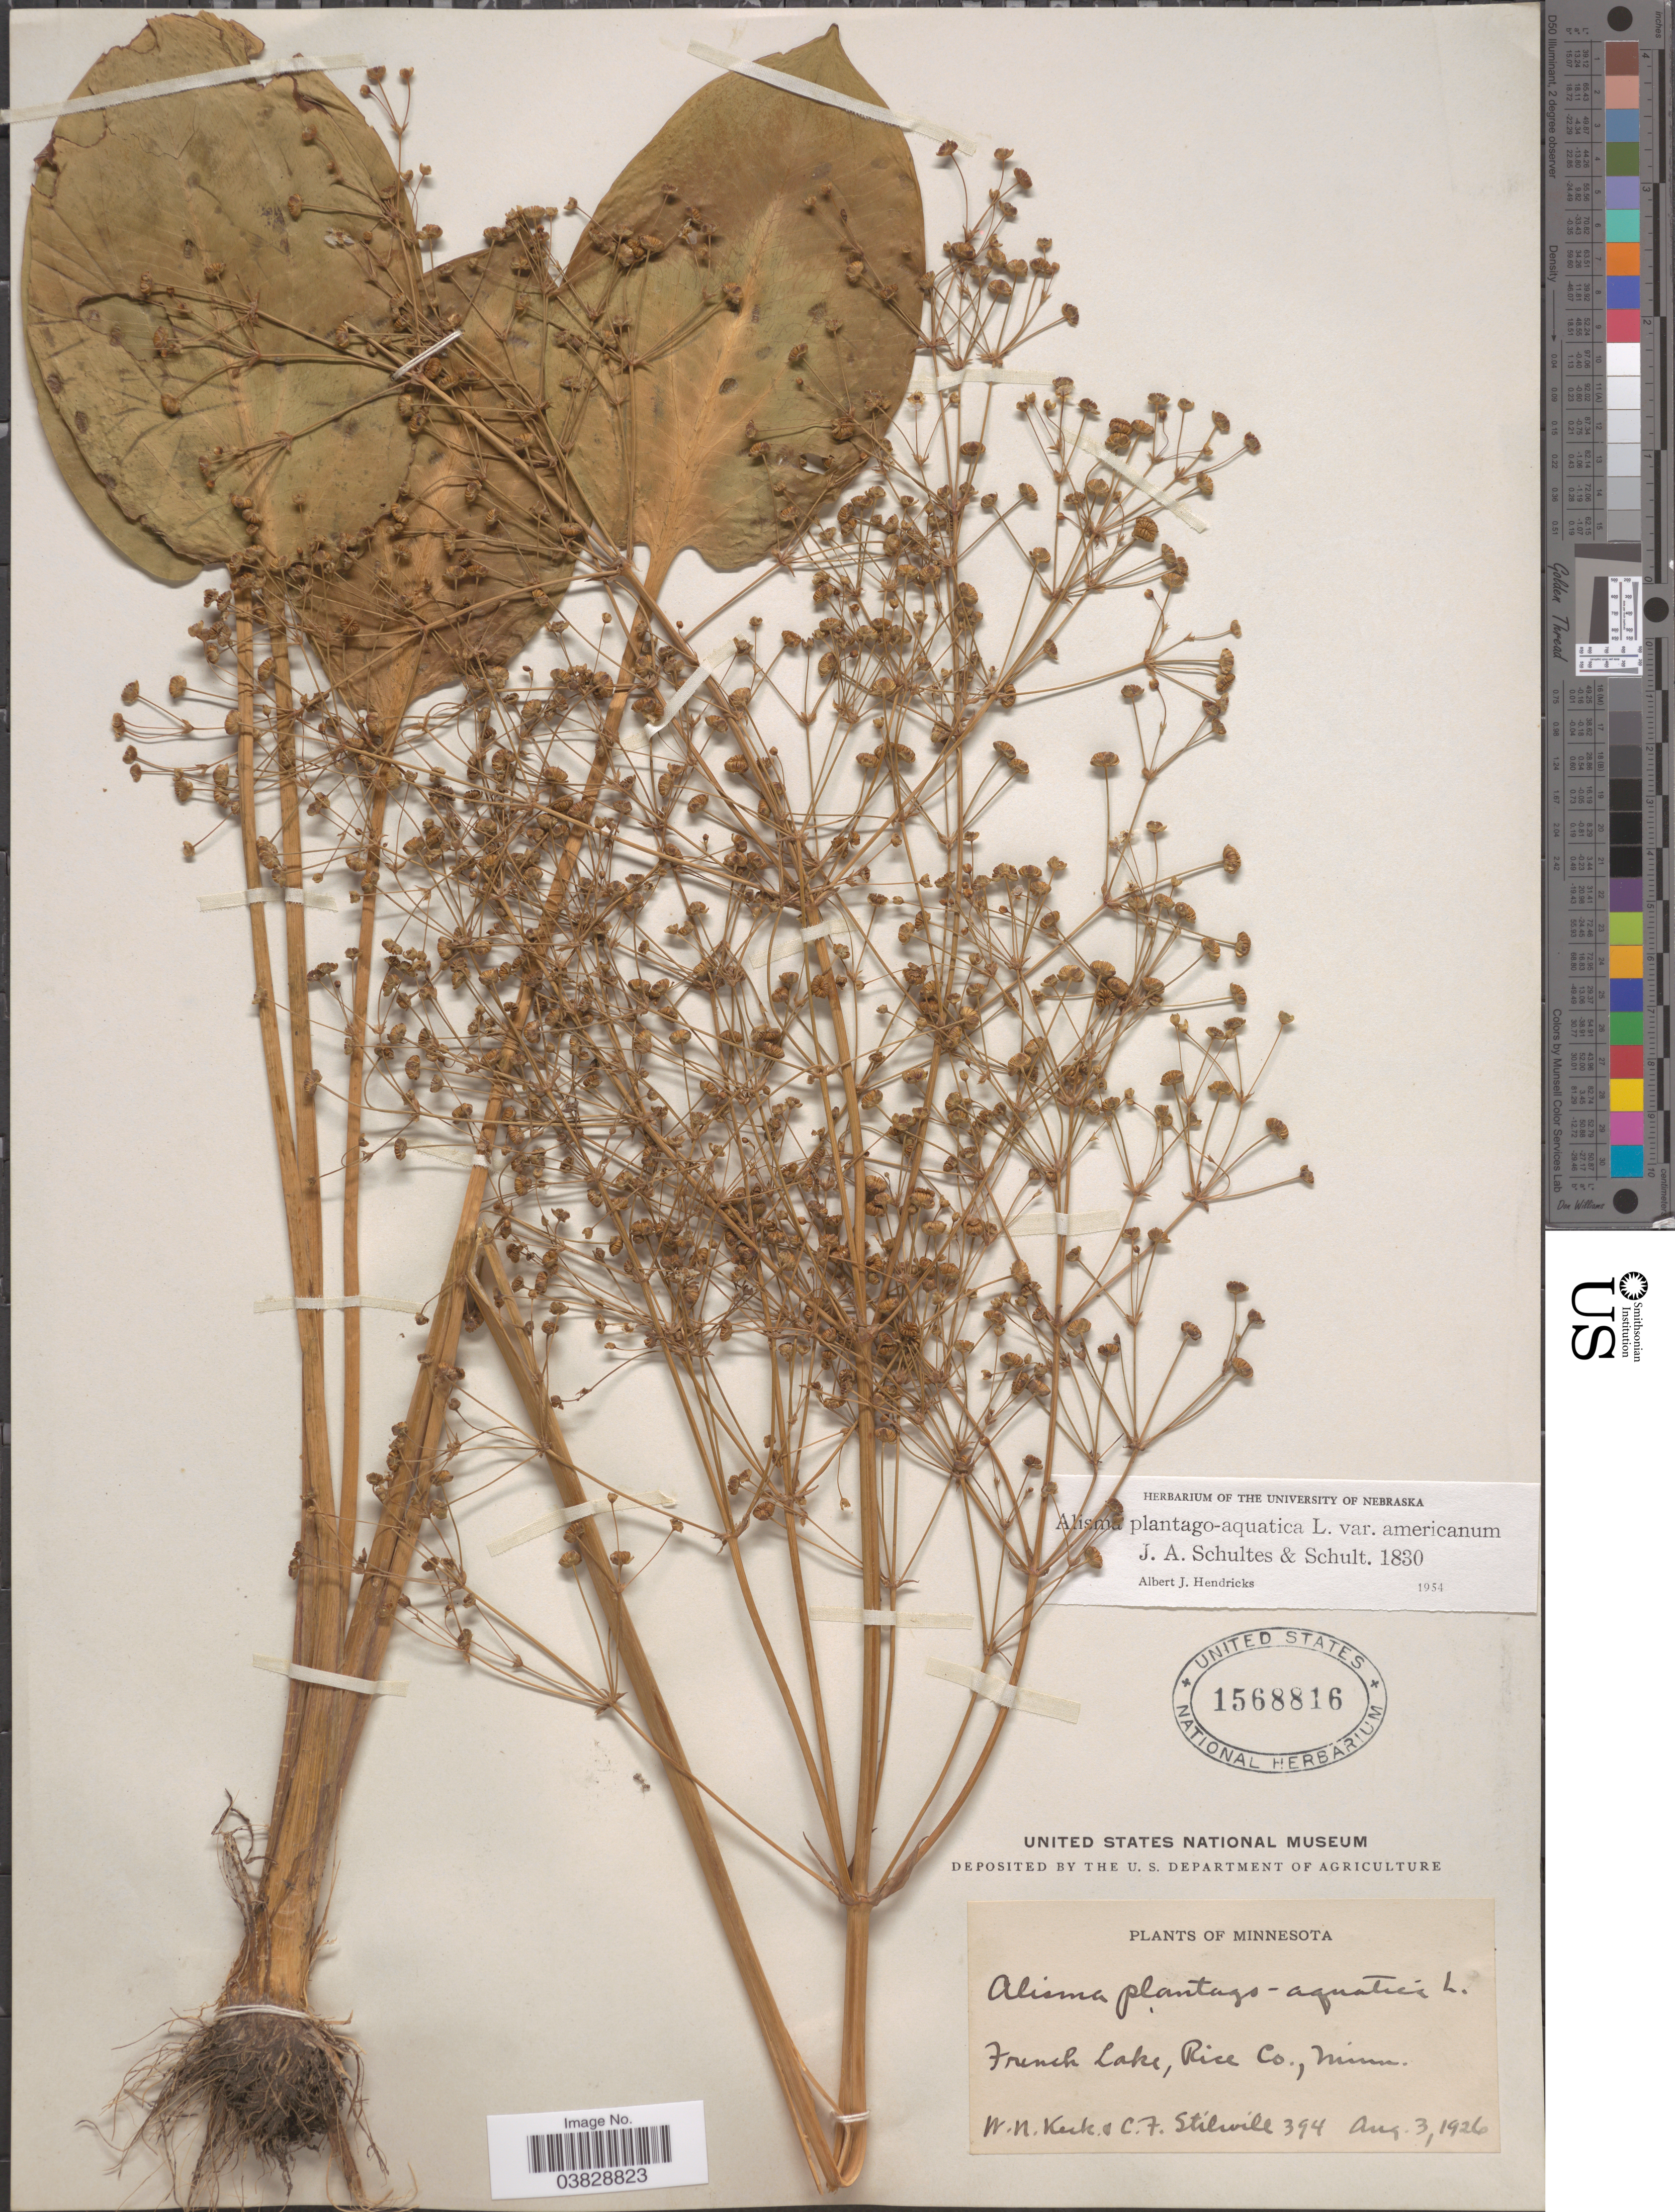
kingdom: Plantae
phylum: Tracheophyta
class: Liliopsida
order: Alismatales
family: Alismataceae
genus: Alisma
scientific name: Alisma plantago-aquatica var. americanum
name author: L.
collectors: W. Keck & C. Stilwill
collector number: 394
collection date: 1926-08-03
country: United States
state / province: Minnesota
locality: French Lake, Rice Co.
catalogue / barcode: US 1568816